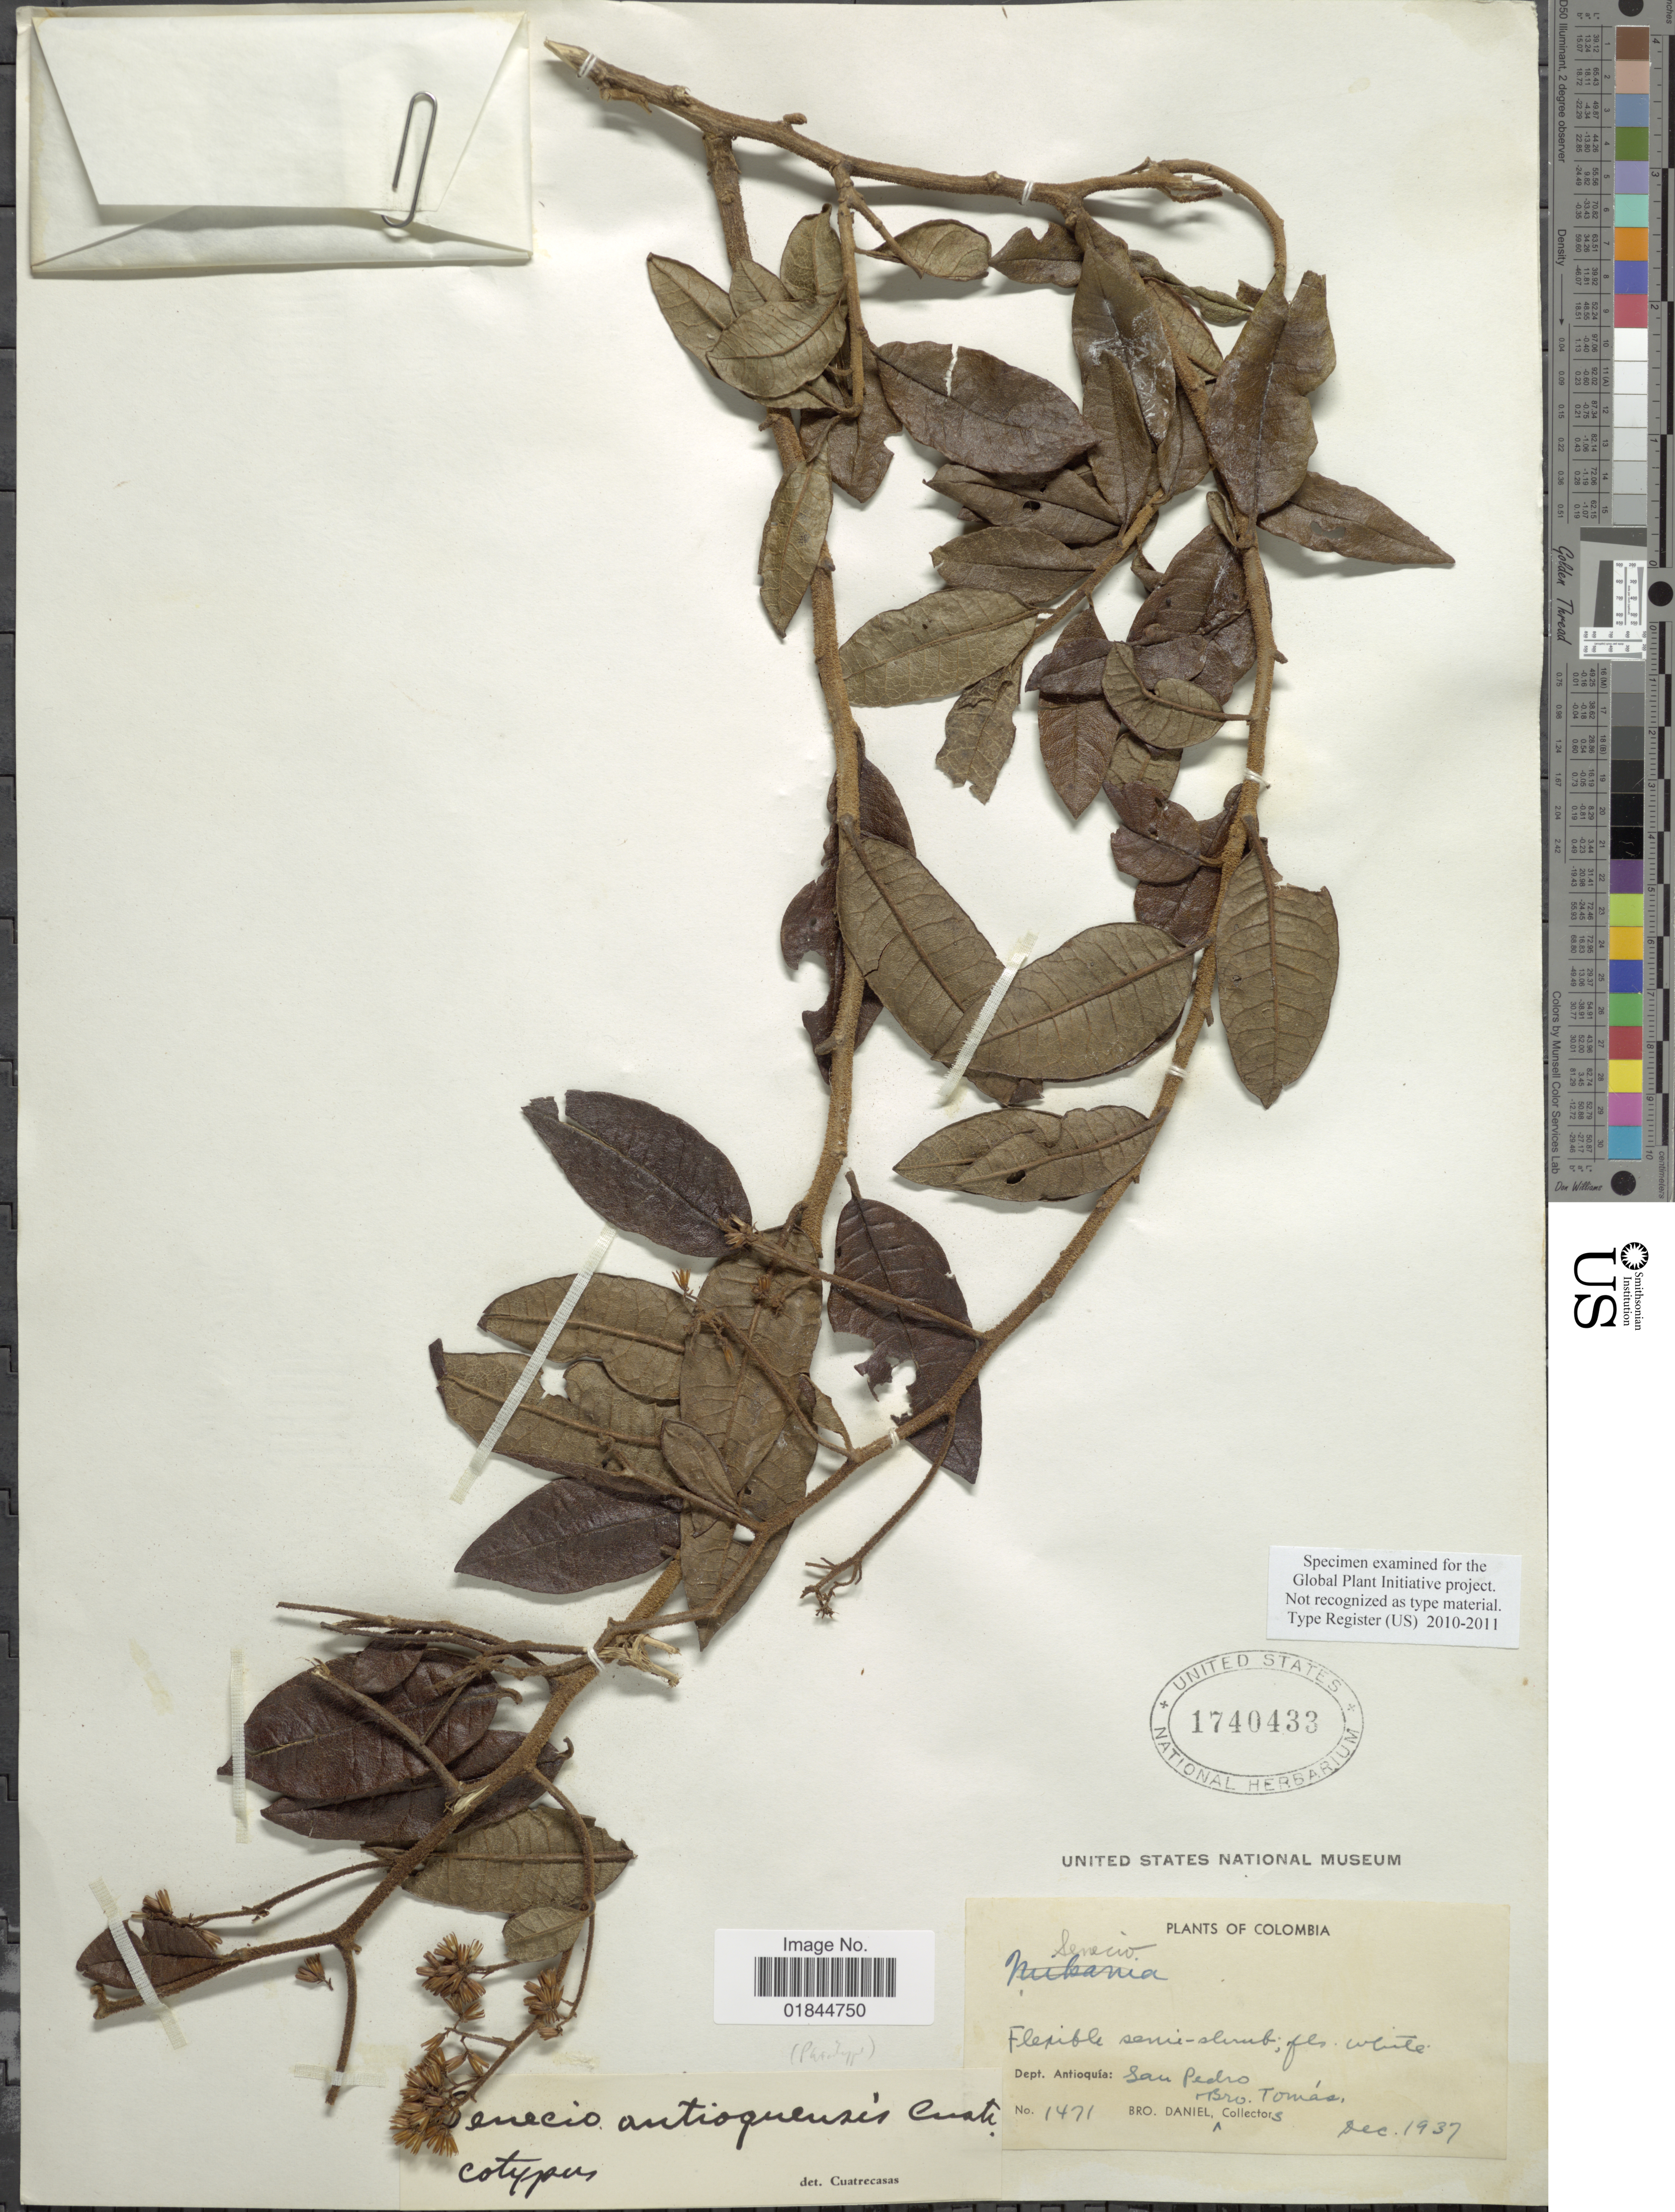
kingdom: Plantae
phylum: Tracheophyta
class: Magnoliopsida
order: Asterales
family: Asteraceae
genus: Pentacalia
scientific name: Pentacalia sp.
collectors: Bro. Daniel & B. Tomas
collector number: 1471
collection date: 1937-12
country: Colombia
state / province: Antioquia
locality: Dept. Antioquia. San Pedro.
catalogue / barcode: US 1740433